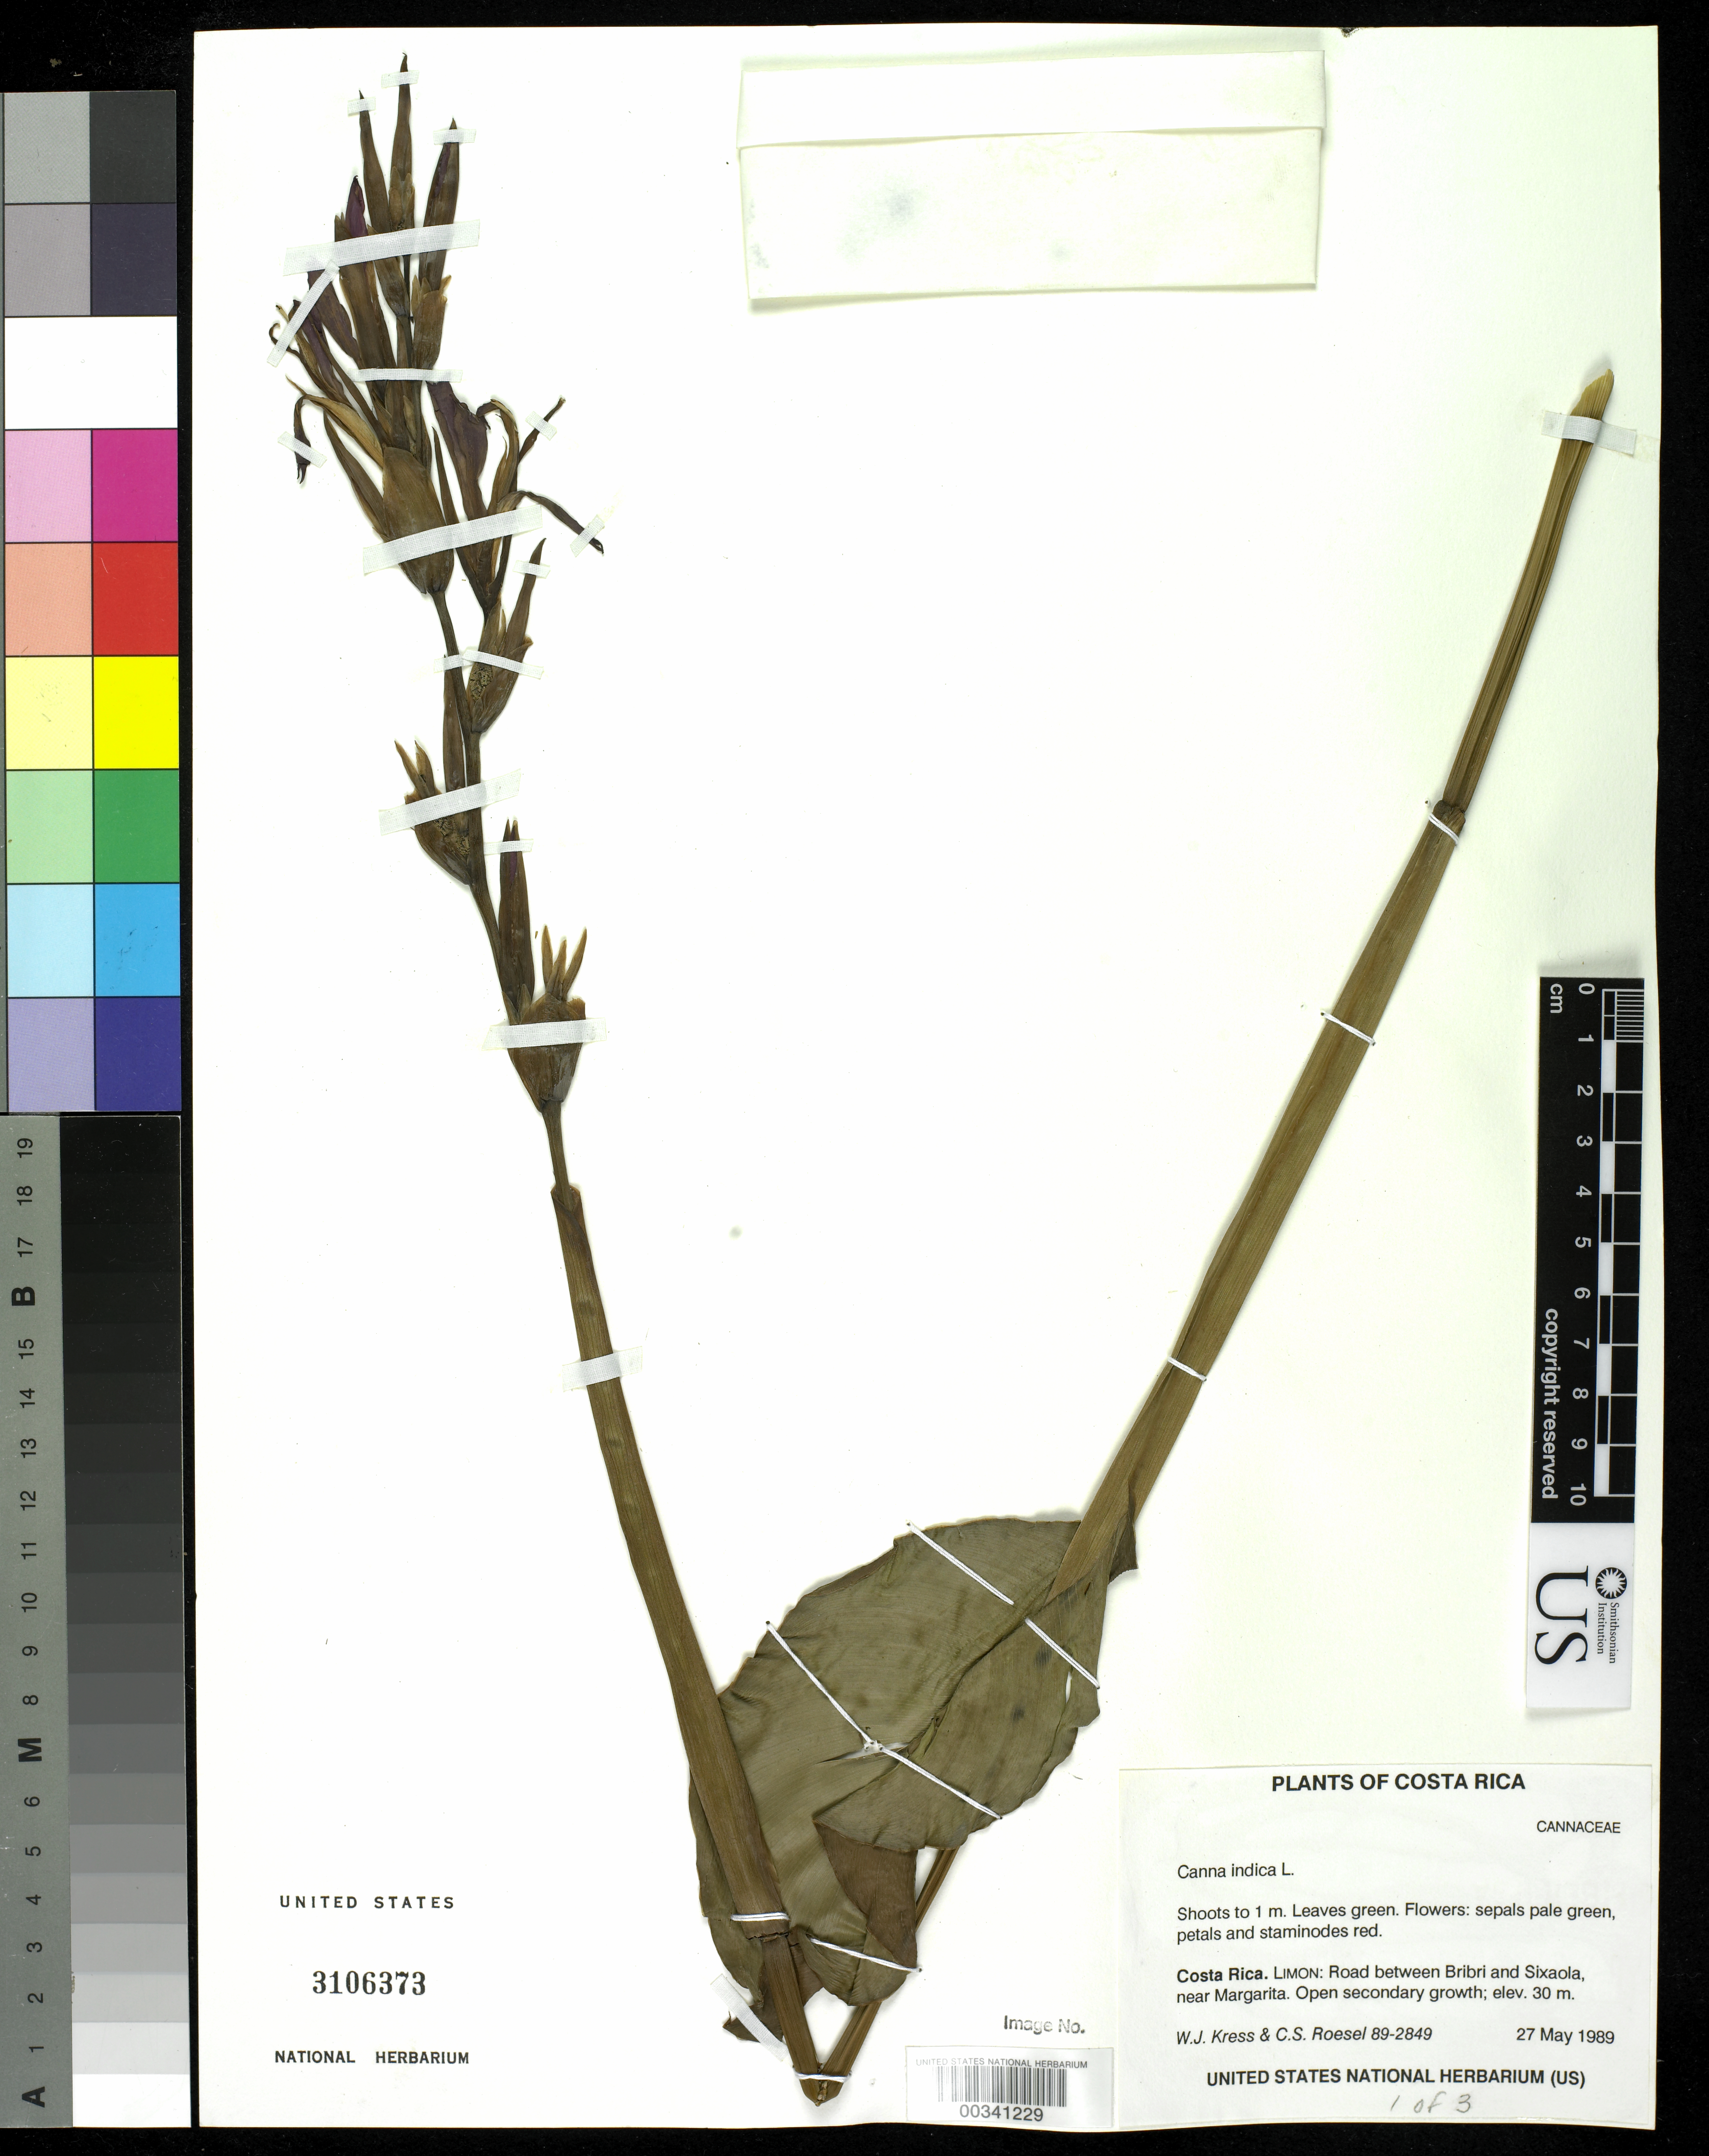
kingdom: Plantae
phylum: Tracheophyta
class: Liliopsida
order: Zingiberales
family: Cannaceae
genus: Canna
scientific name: Canna indica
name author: L.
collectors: W. J. Kress & C. S. Roesel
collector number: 89-2849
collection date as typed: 27 May 1989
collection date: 1989-05-27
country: Costa Rica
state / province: Limón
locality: Road between bribri and sixaola, near margarita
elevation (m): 30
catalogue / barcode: US 3106373